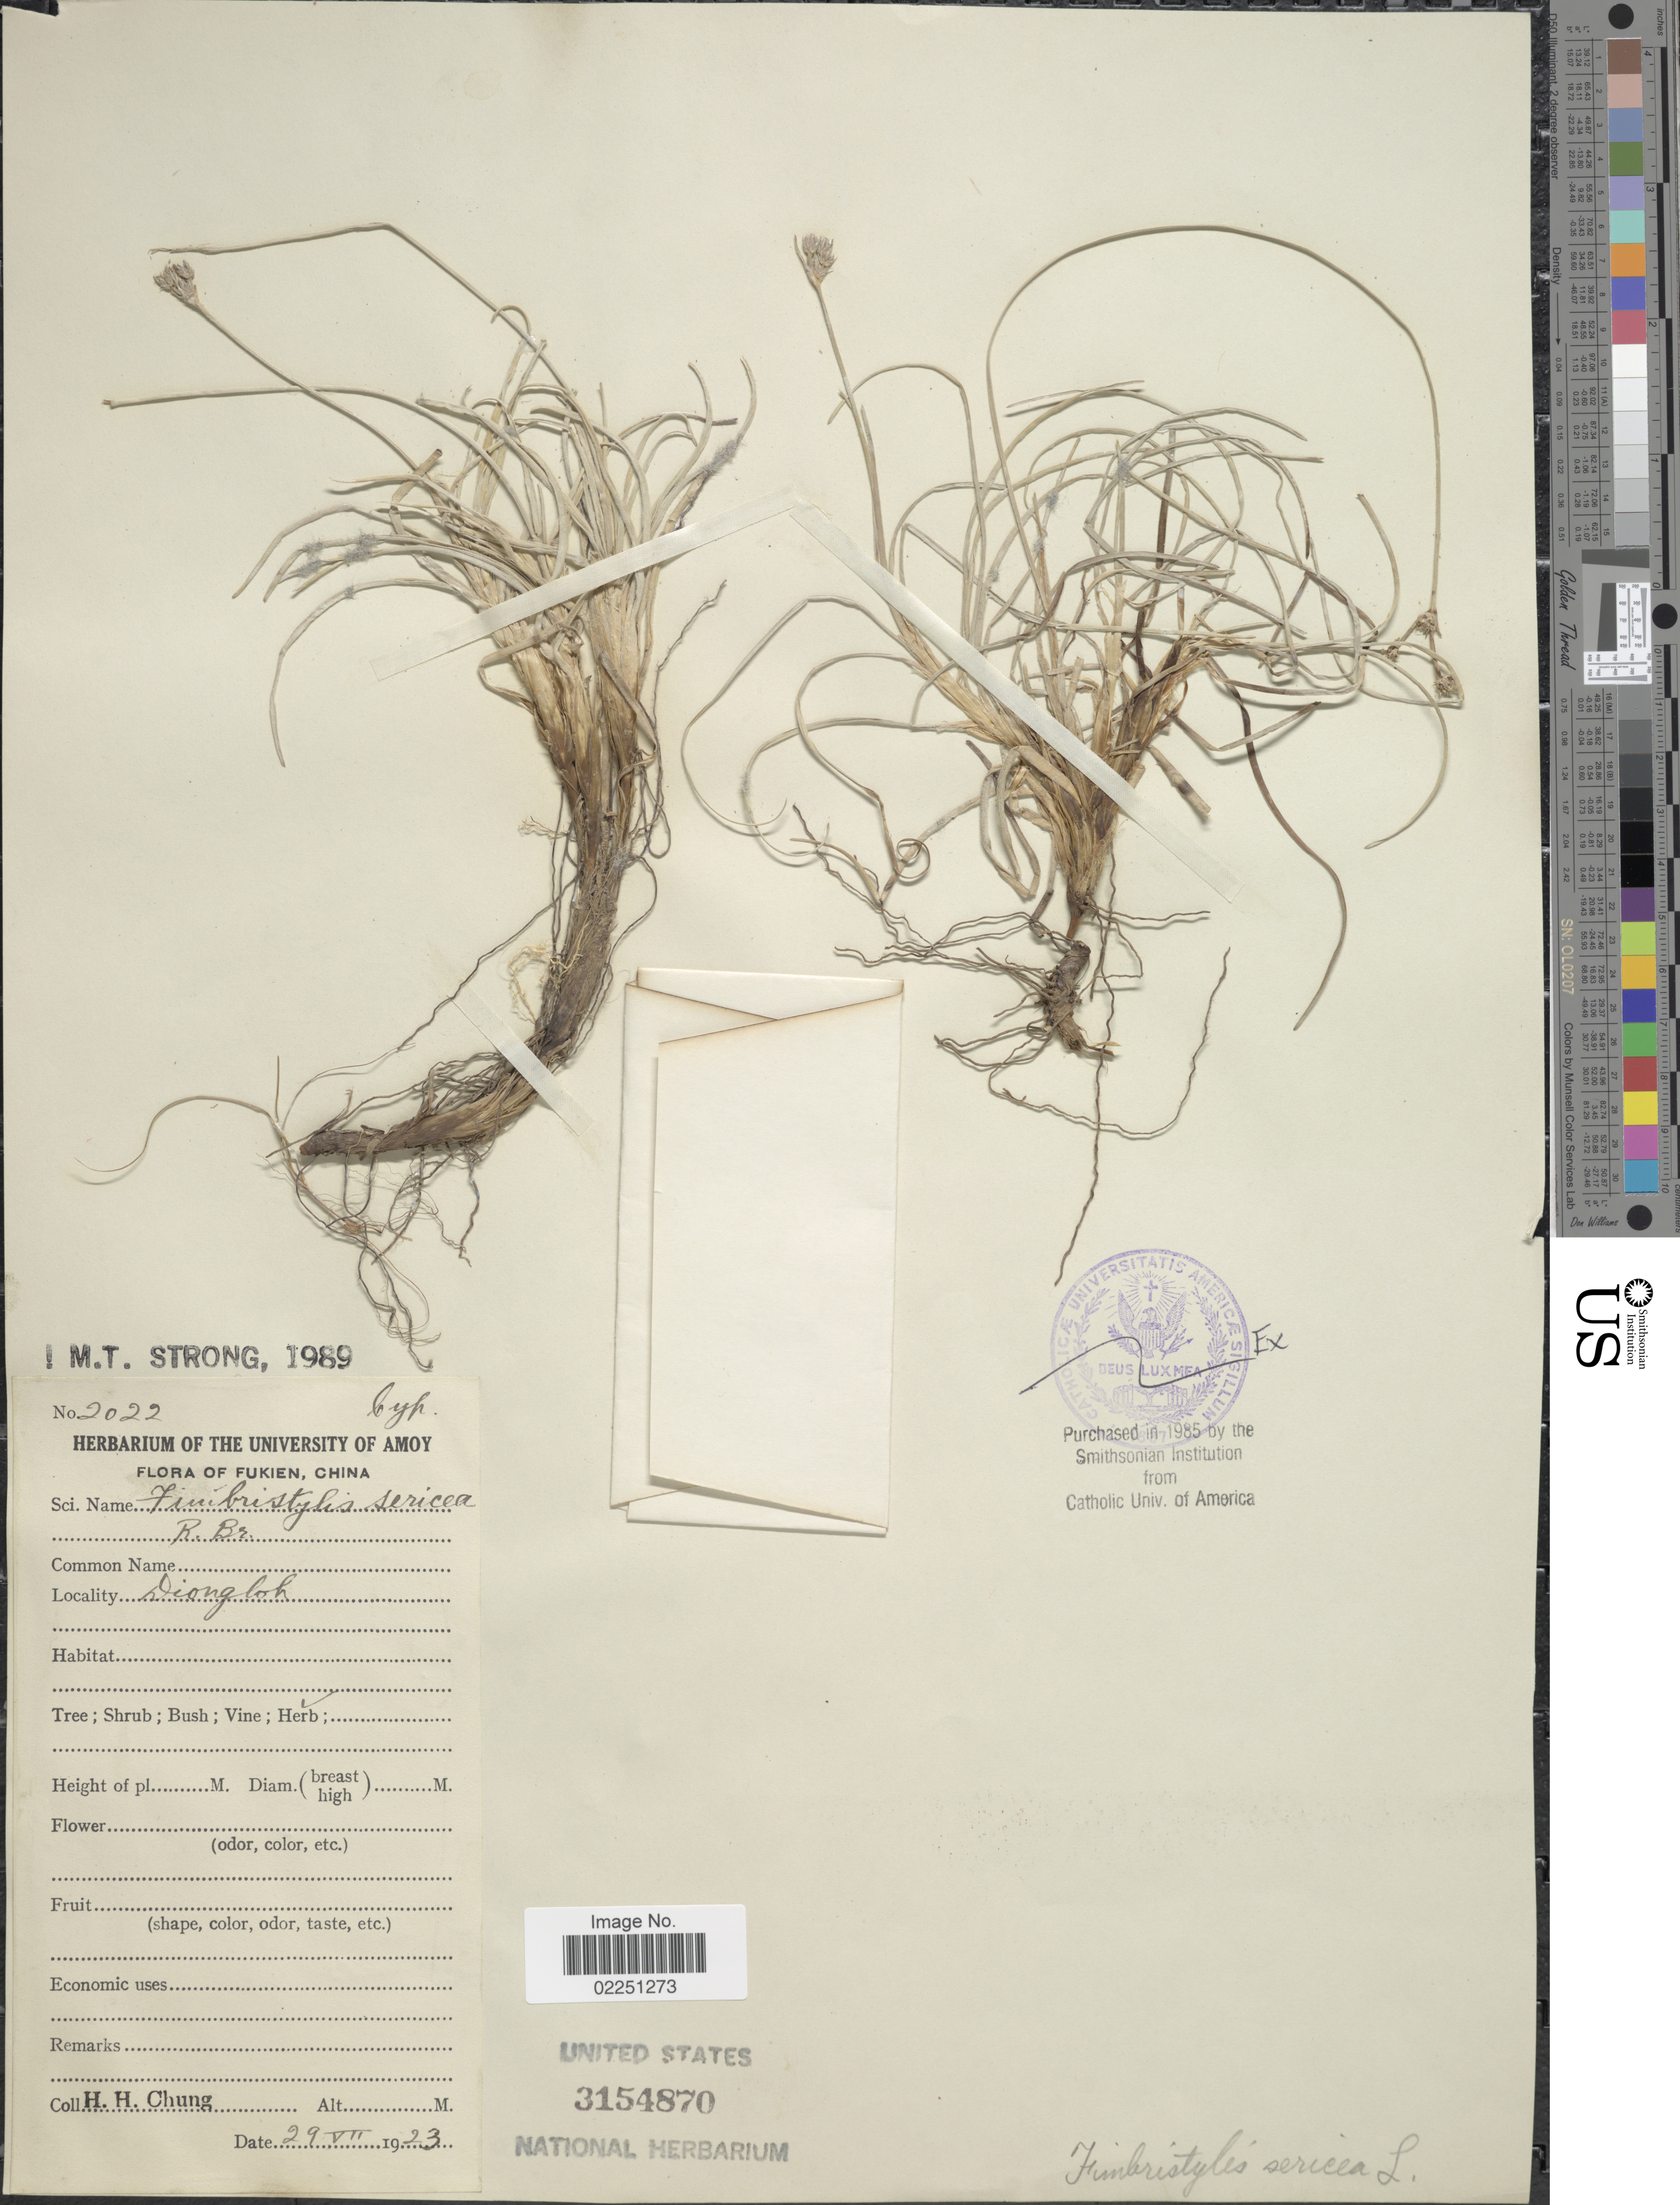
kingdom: Plantae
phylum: Tracheophyta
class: Liliopsida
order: Poales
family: Cyperaceae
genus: Fimbristylis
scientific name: Fimbristylis sericea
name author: (Poir.) R. Br.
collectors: H. Chung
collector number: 2022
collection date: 1923-07-29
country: China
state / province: Fujian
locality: Fukien. Diongloh [interpreted]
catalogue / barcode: US 3154870